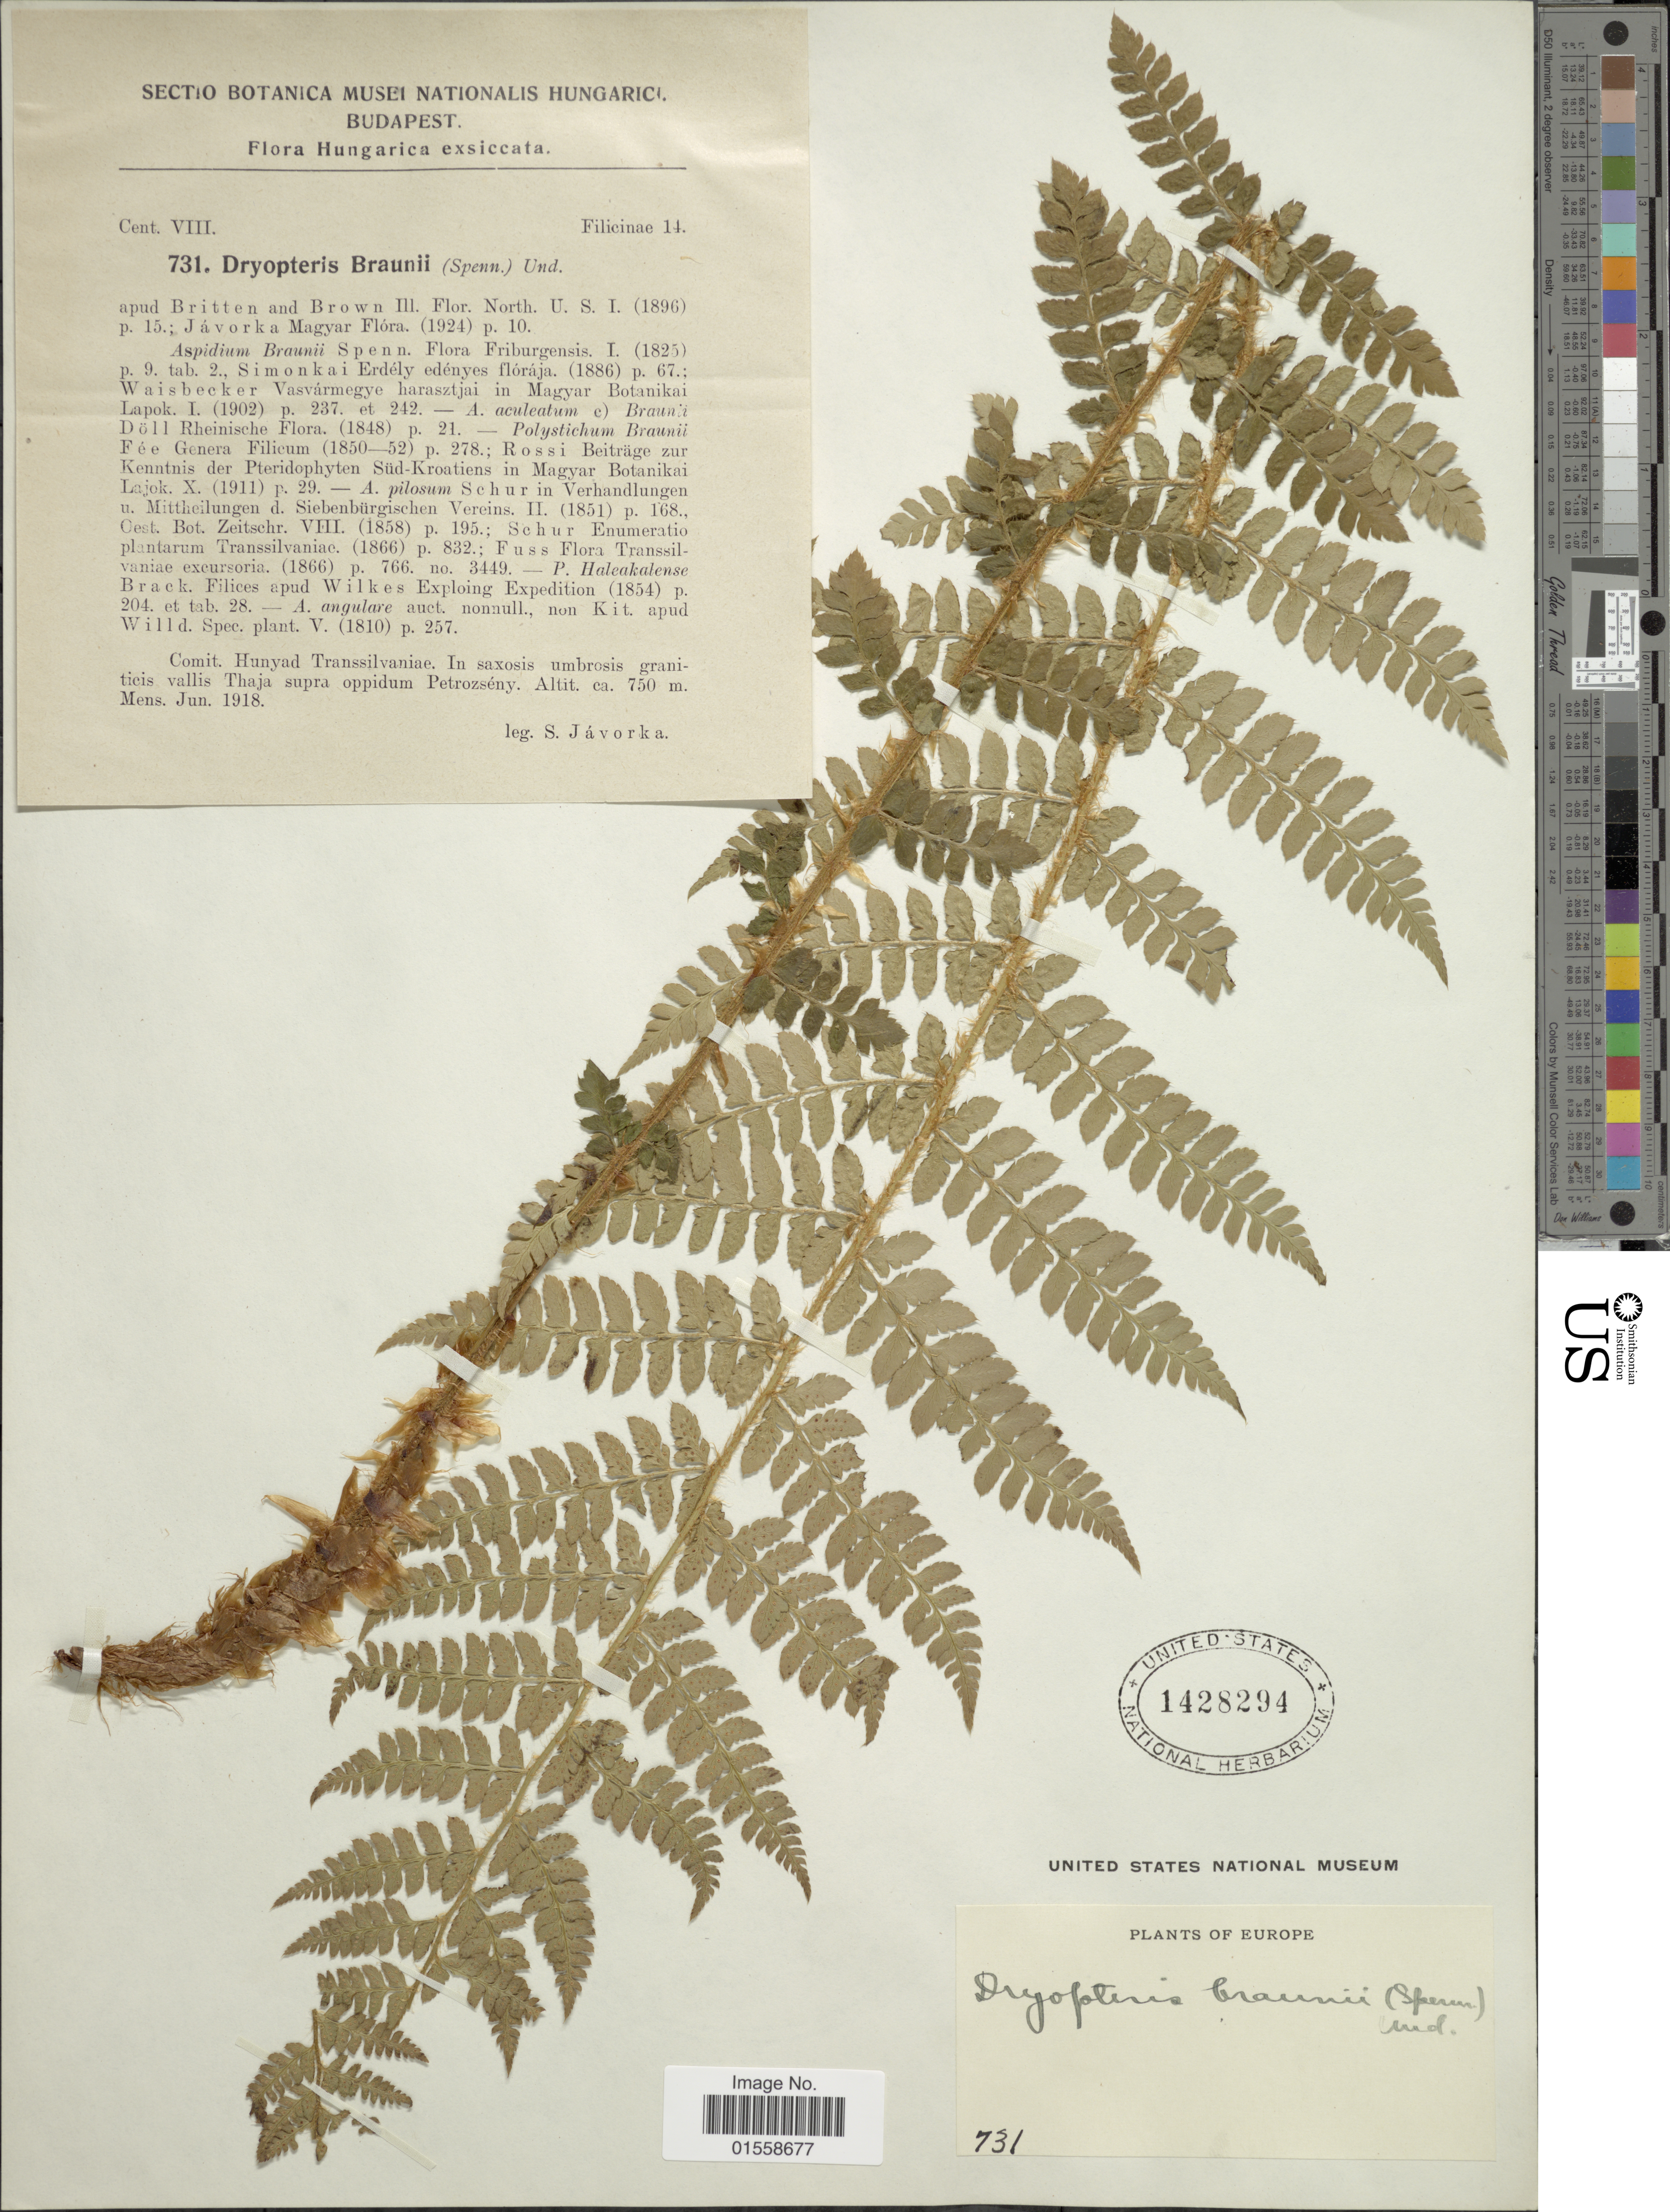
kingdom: Plantae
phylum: Tracheophyta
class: Polypodiopsida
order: Polypodiales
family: Dryopteridaceae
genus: Polystichum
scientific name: Polystichum braunii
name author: (Spenn.) Fée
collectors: S. Javorka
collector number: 731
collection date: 1918-06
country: Hungary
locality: Hungarica. Comit. Hunyad Transsilvaniae. In saxosis umbrosis graniticis vallis Thaja supra oppidum Petrozseny.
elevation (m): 750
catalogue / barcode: US 1428294